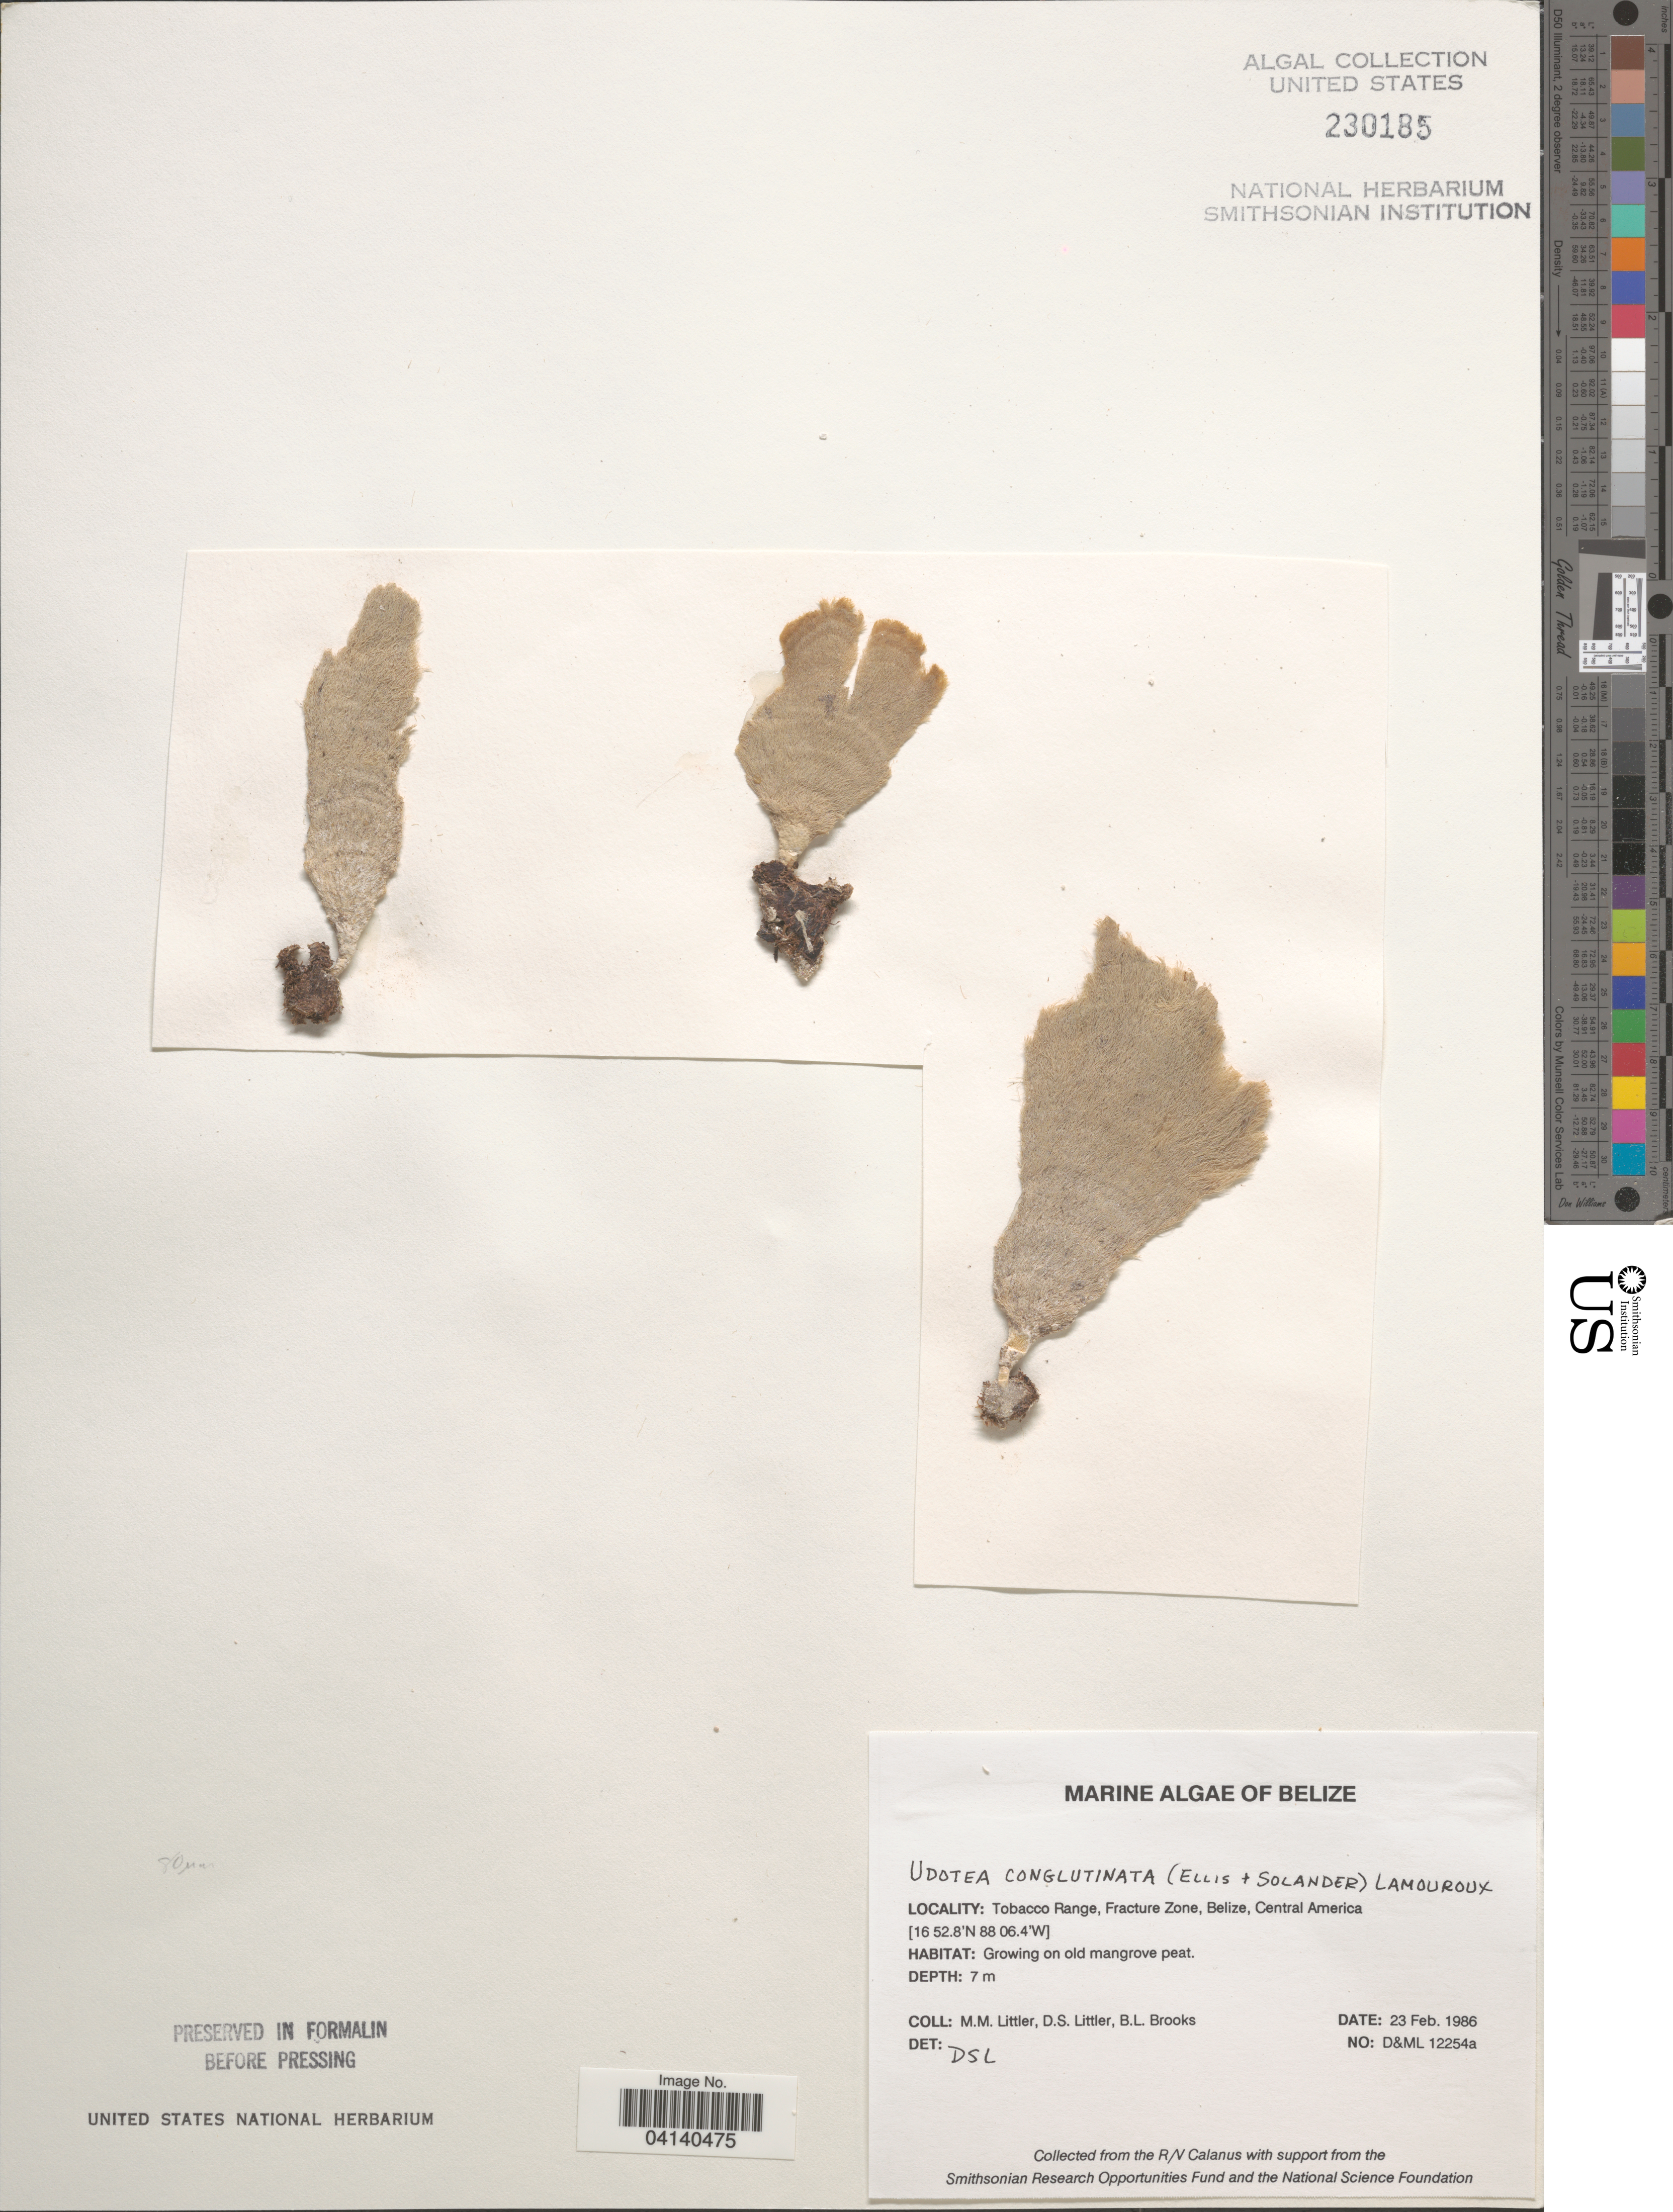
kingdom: Plantae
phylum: Chlorophyta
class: Ulvophyceae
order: Bryopsidales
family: Udoteaceae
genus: Udotea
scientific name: Udotea conglutinata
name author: (Ellis & Sol.) J.V.Lamouroux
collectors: D. S. Littler & B. Brooks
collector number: D&ML12254a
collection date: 1986-02-23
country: Belize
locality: Tobacco Range, Fracture Zone.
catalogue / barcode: US 230185